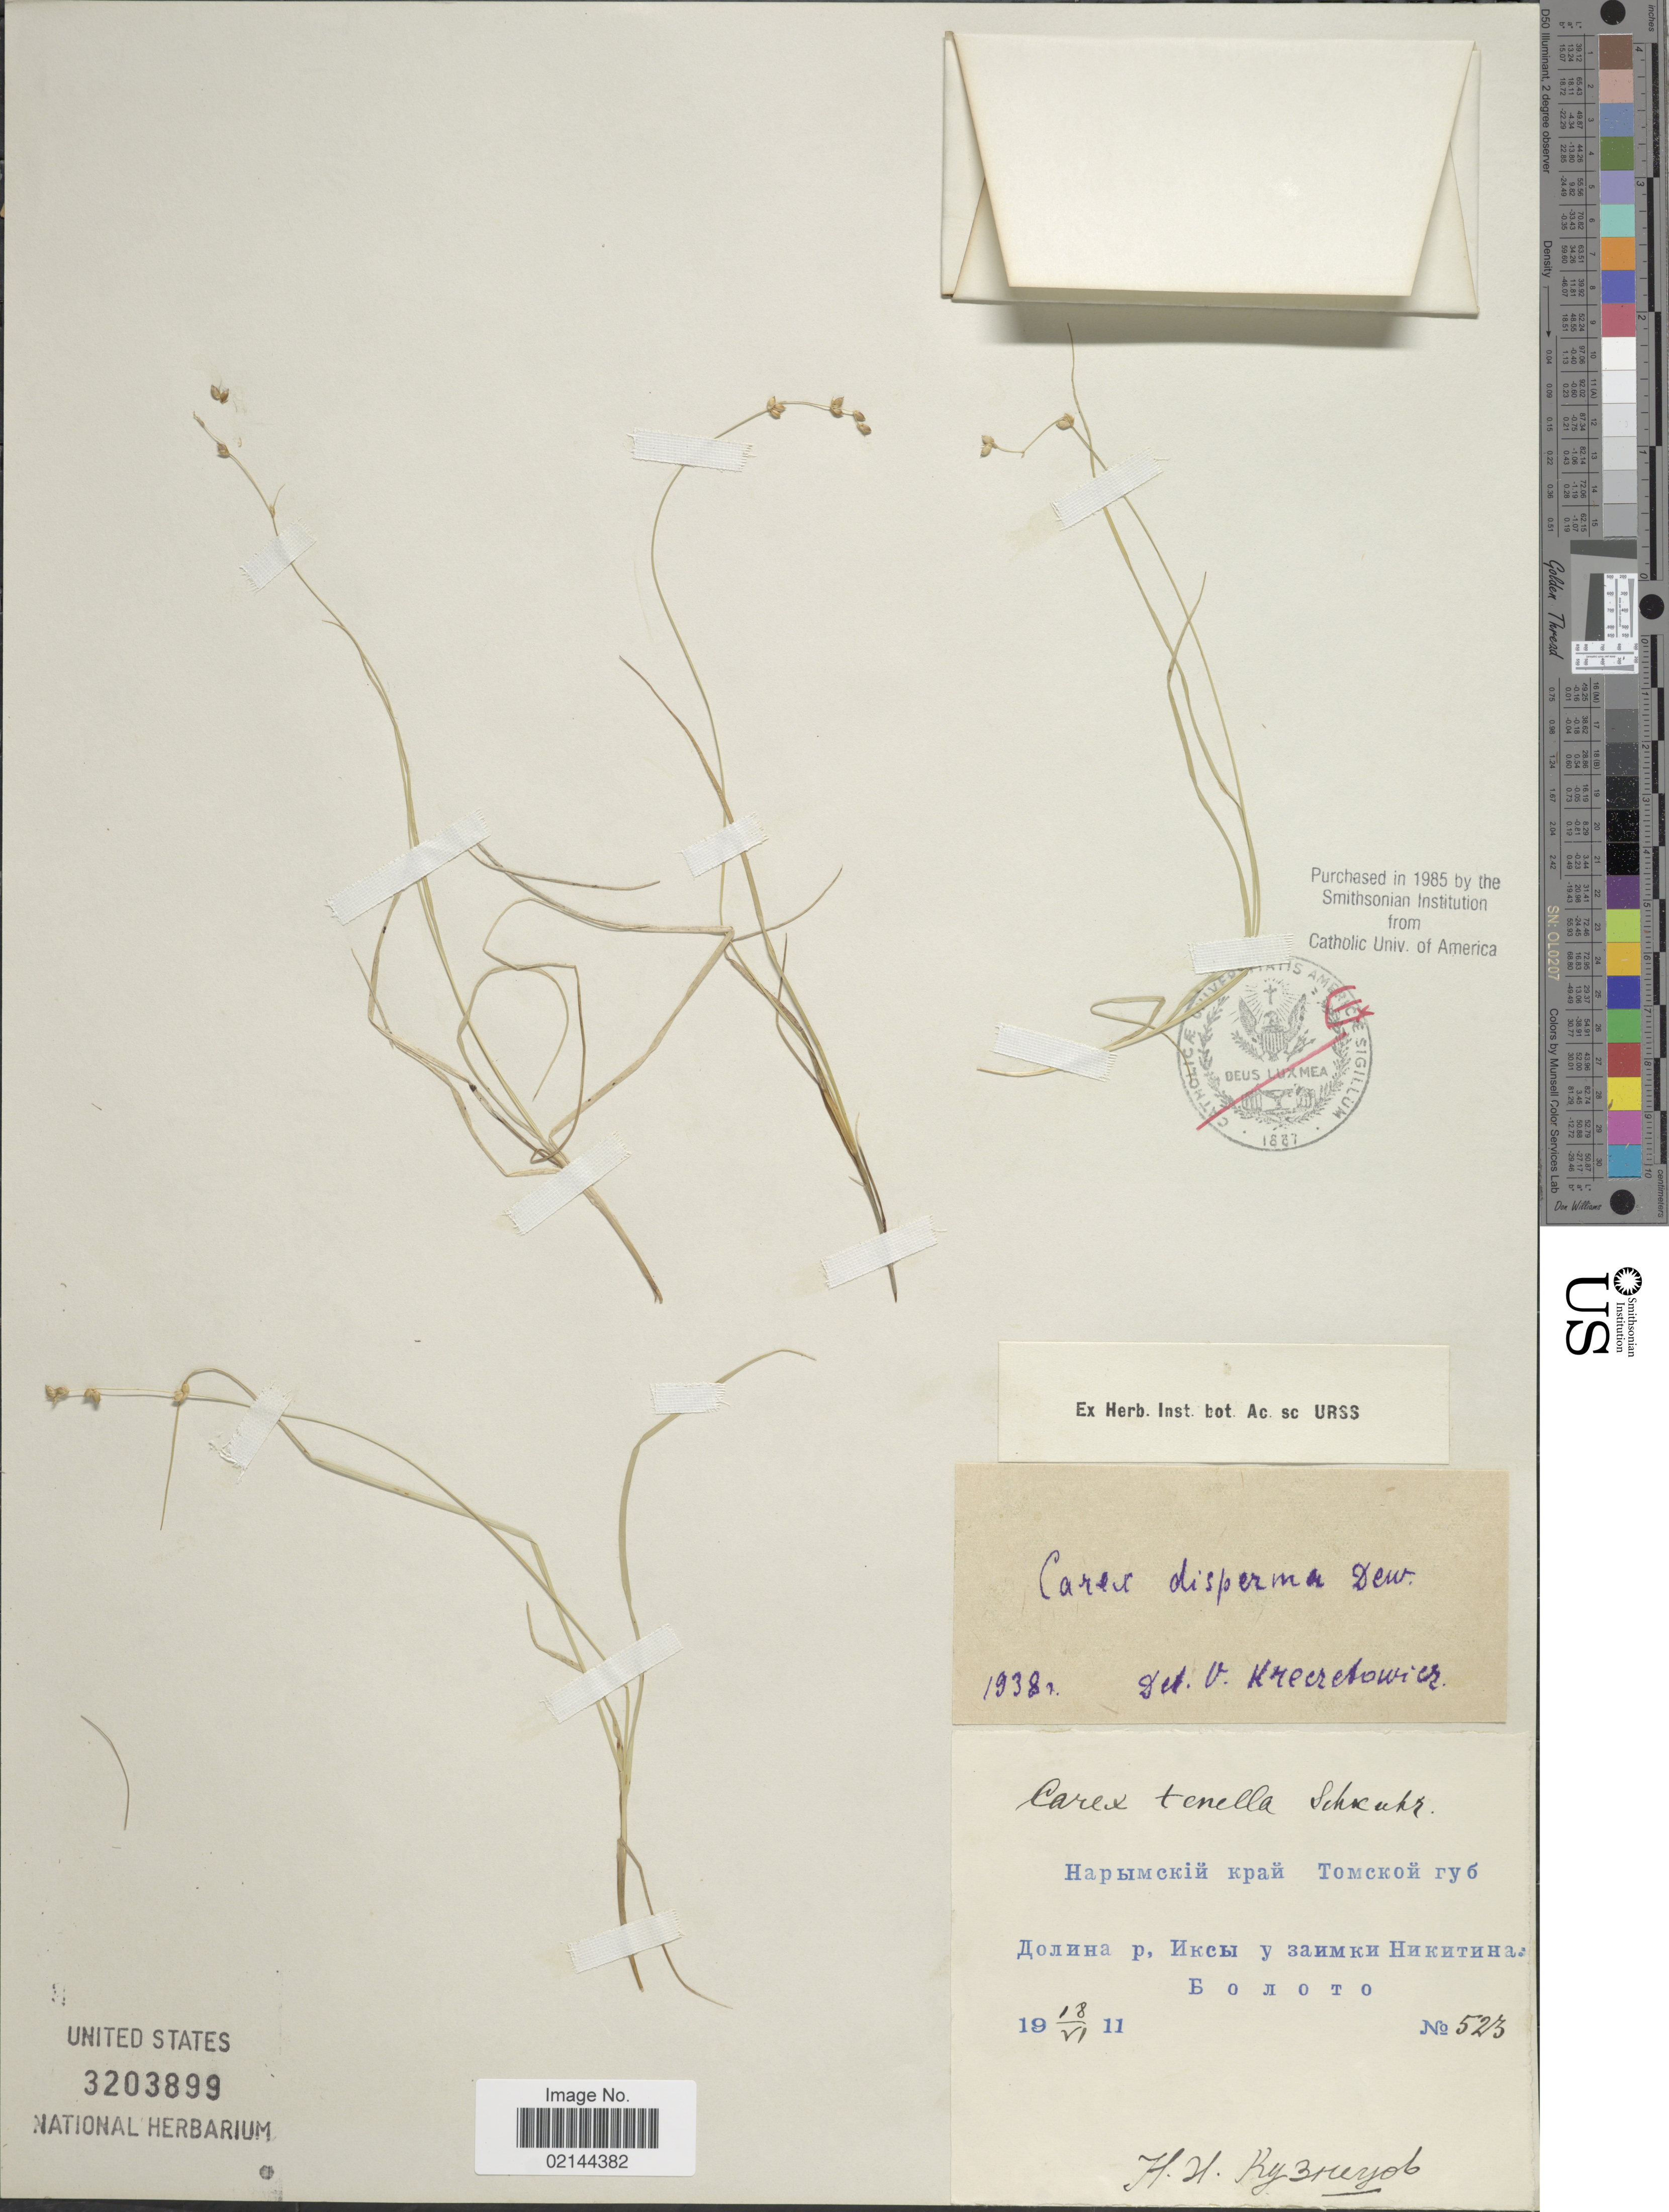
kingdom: Plantae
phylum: Tracheophyta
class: Liliopsida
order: Poales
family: Cyperaceae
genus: Carex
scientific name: Carex disperma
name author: Dewey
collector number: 523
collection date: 1911-06-18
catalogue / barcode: US 3203899